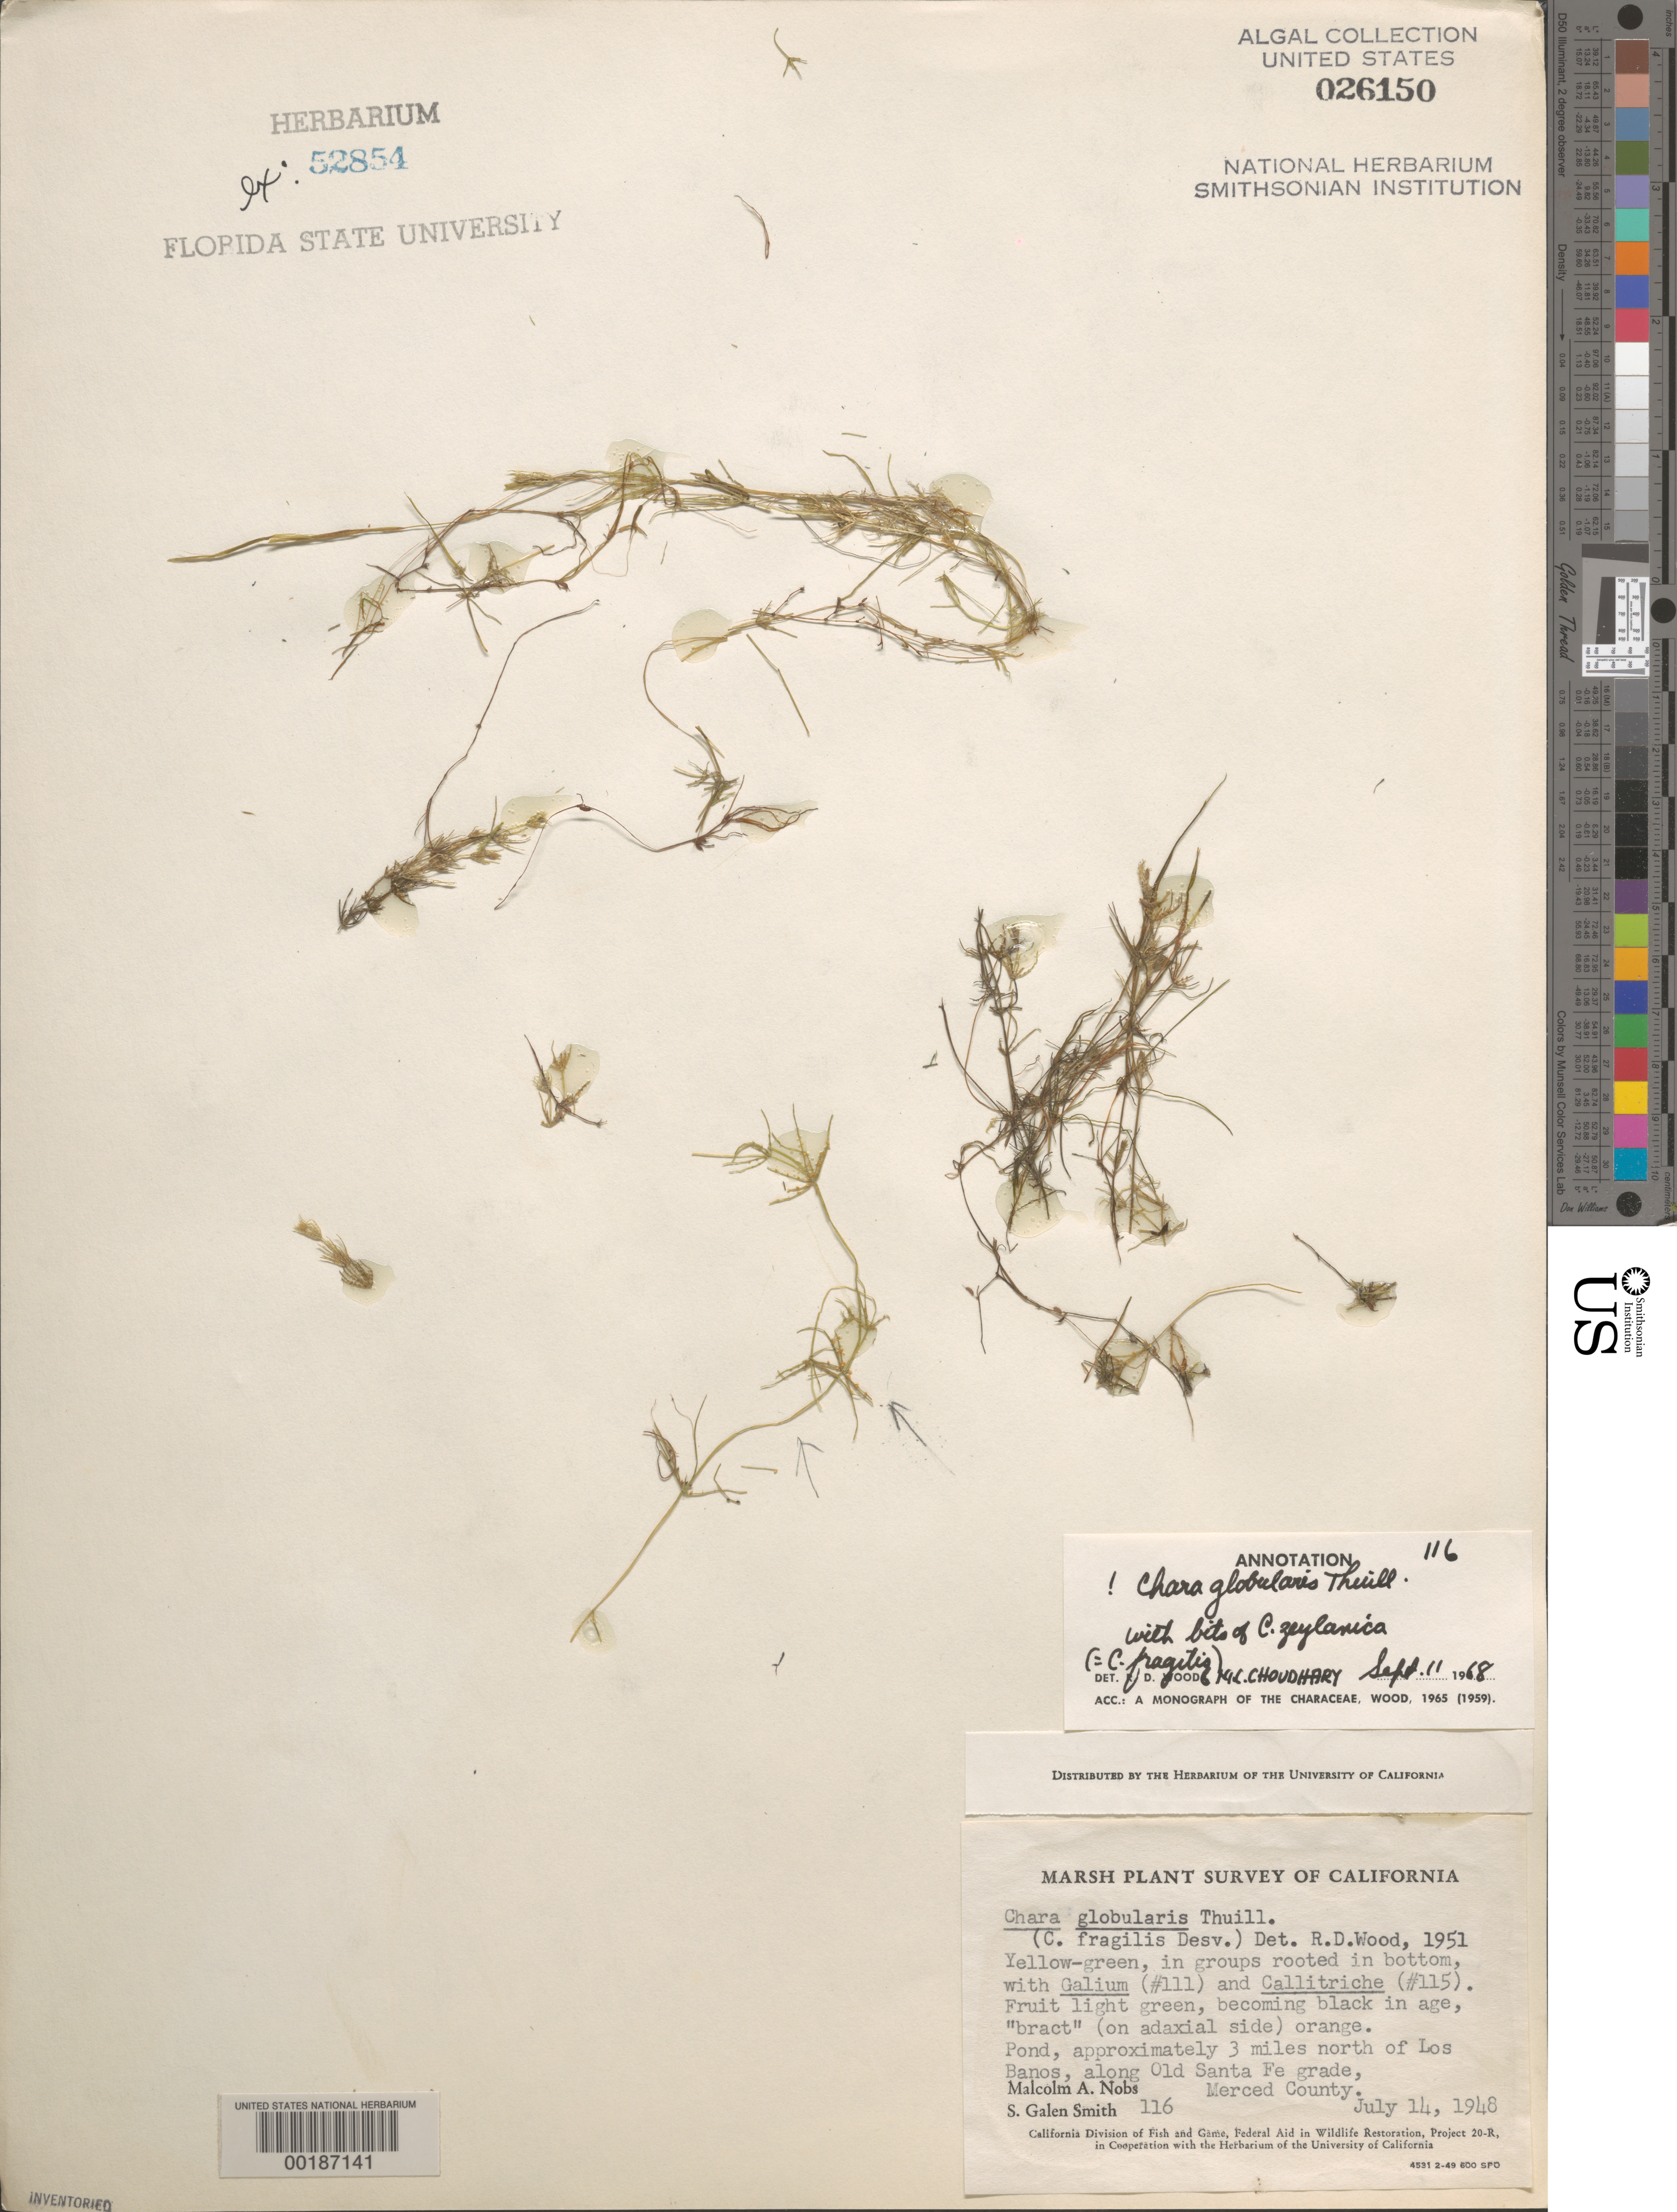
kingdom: Plantae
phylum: Charophyta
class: Charophyceae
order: Charales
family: Characeae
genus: Chara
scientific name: Chara globularis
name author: Thuiller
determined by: Wood, R. D.; Choudhary, M. C.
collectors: M. Nobs & S. G. Smith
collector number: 116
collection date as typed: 14 Jul 1948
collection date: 1948-07-14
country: United States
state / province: California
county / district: Merced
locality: Ca. 3 miles north of Los Banos, along old Santa Fe grade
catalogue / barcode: US 26150